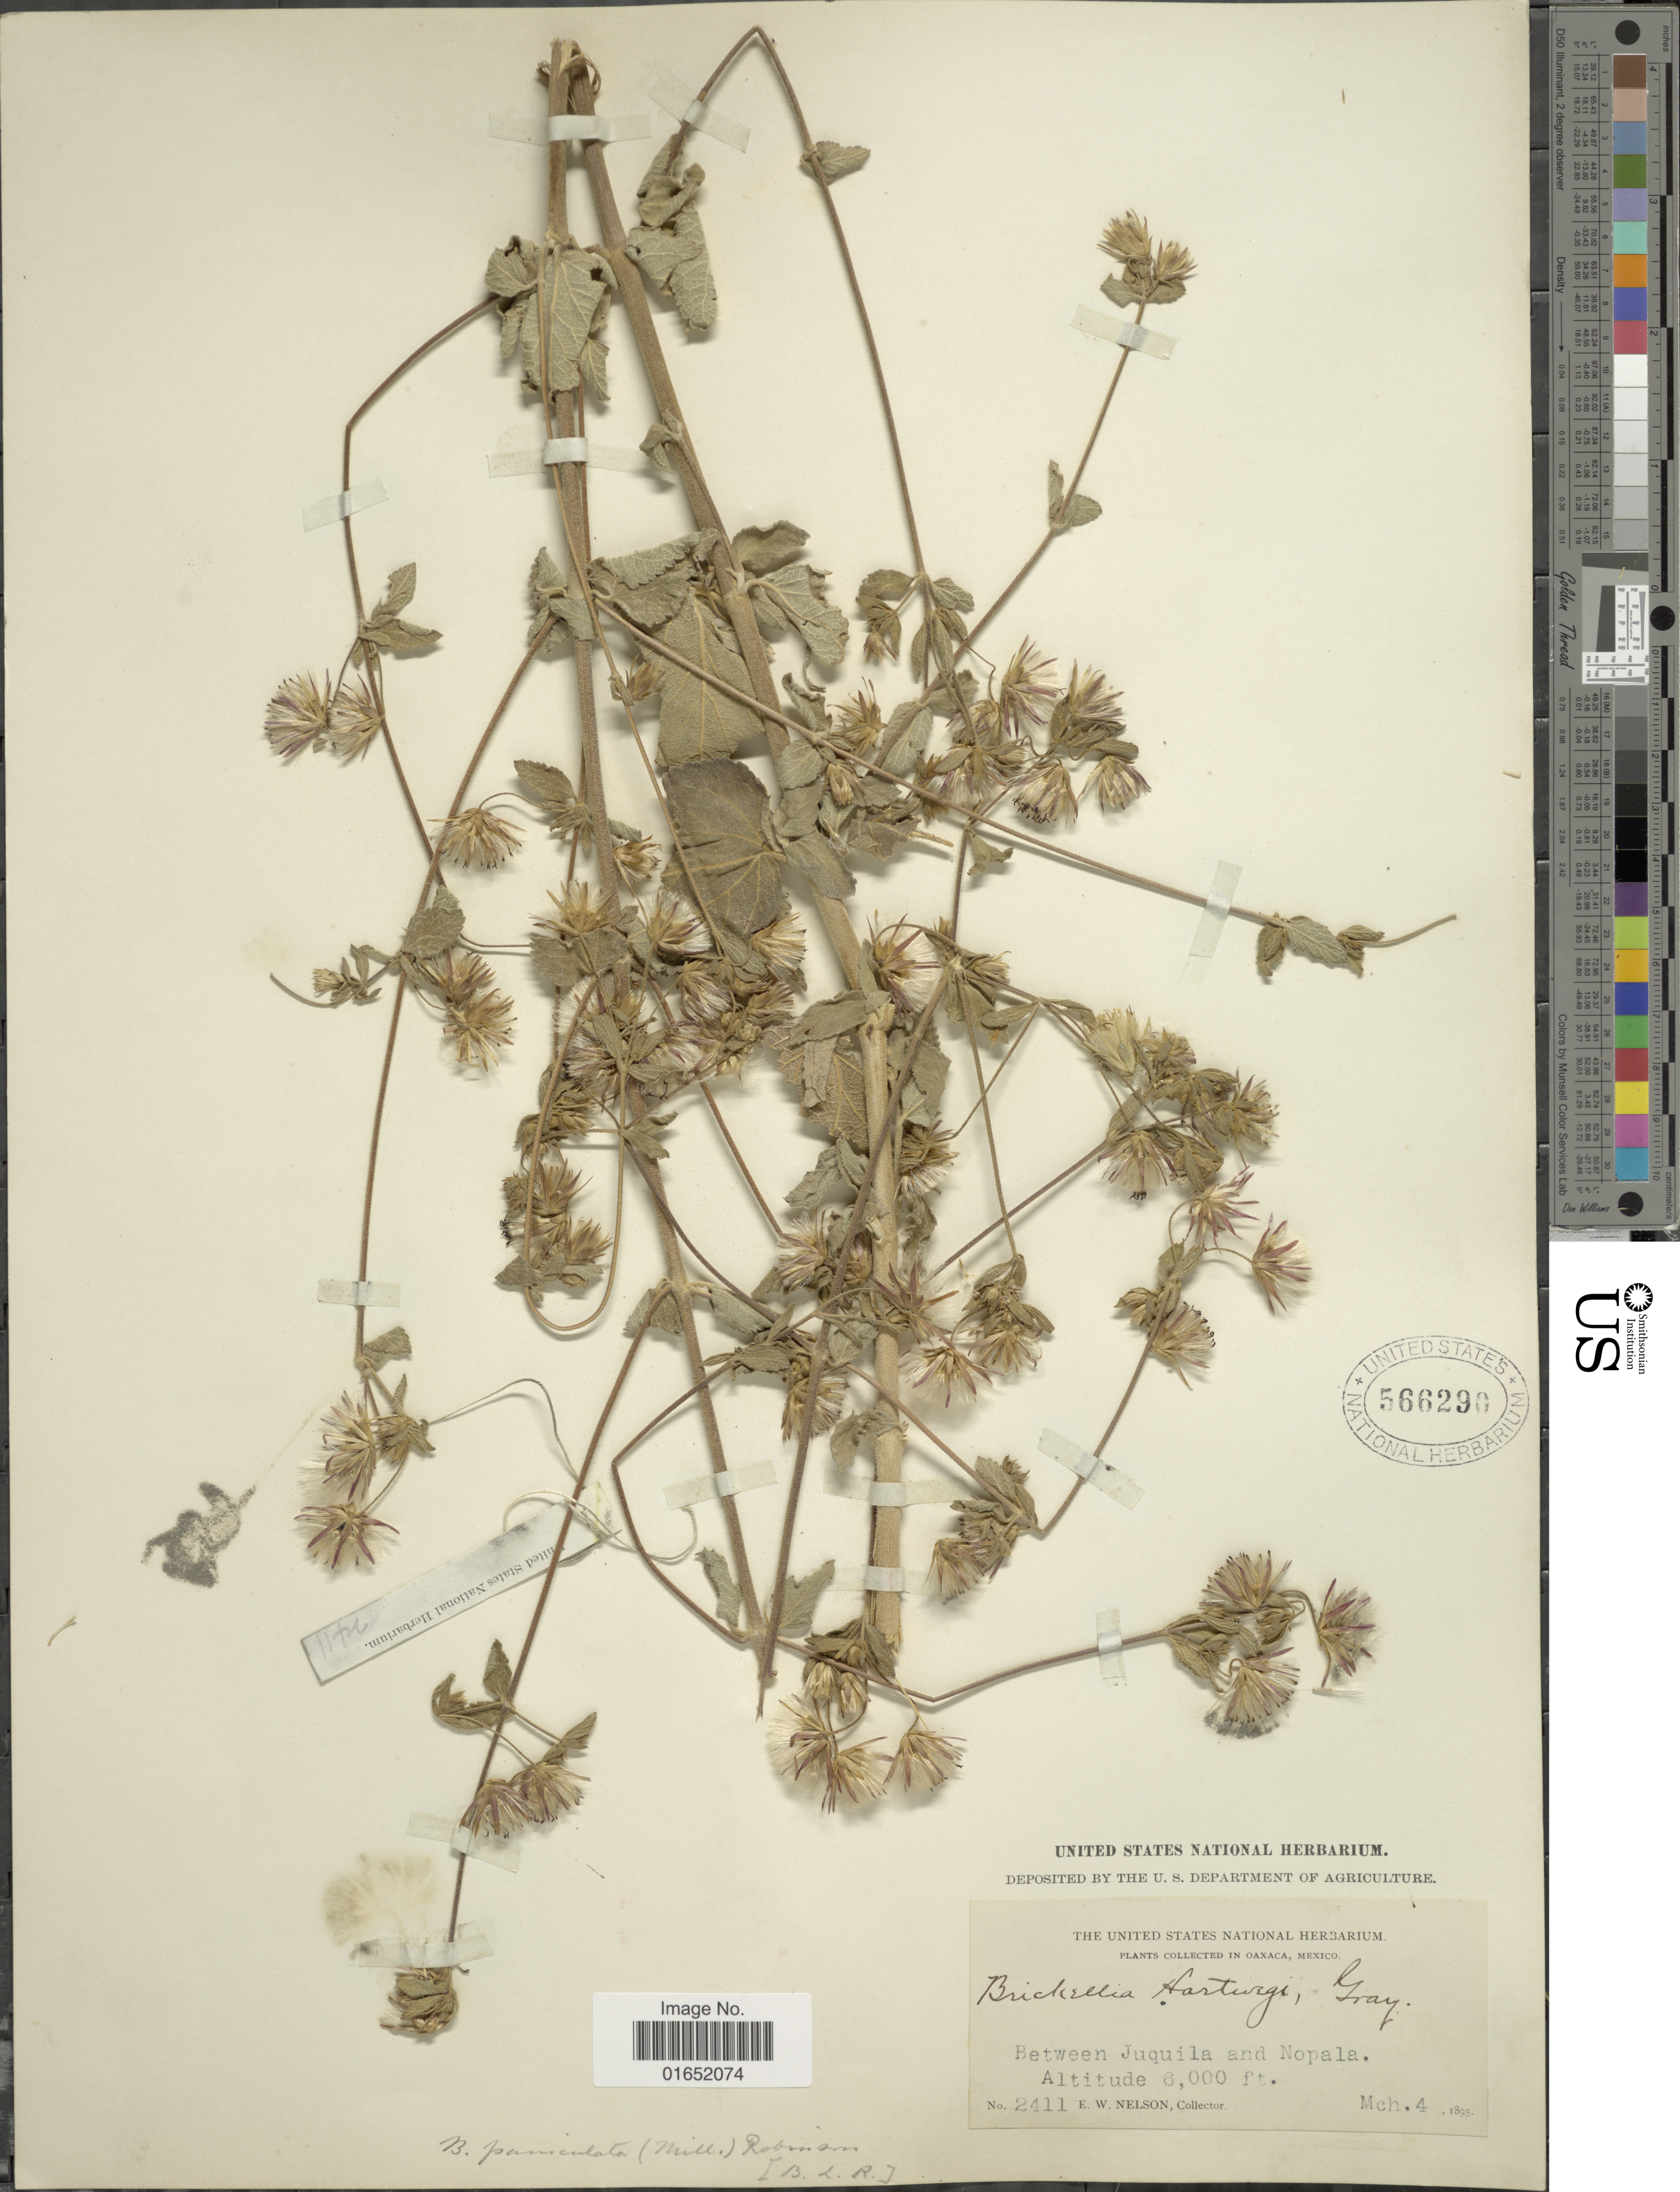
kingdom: Plantae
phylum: Tracheophyta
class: Magnoliopsida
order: Asterales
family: Asteraceae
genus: Brickellia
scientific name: Brickellia paniculata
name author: (Mill.) B.L. Rob.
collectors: E. W. Nelson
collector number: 2411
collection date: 1895-03-04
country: Mexico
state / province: Oaxaca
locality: Between Juquila and Nopala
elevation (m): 1829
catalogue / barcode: US 566290